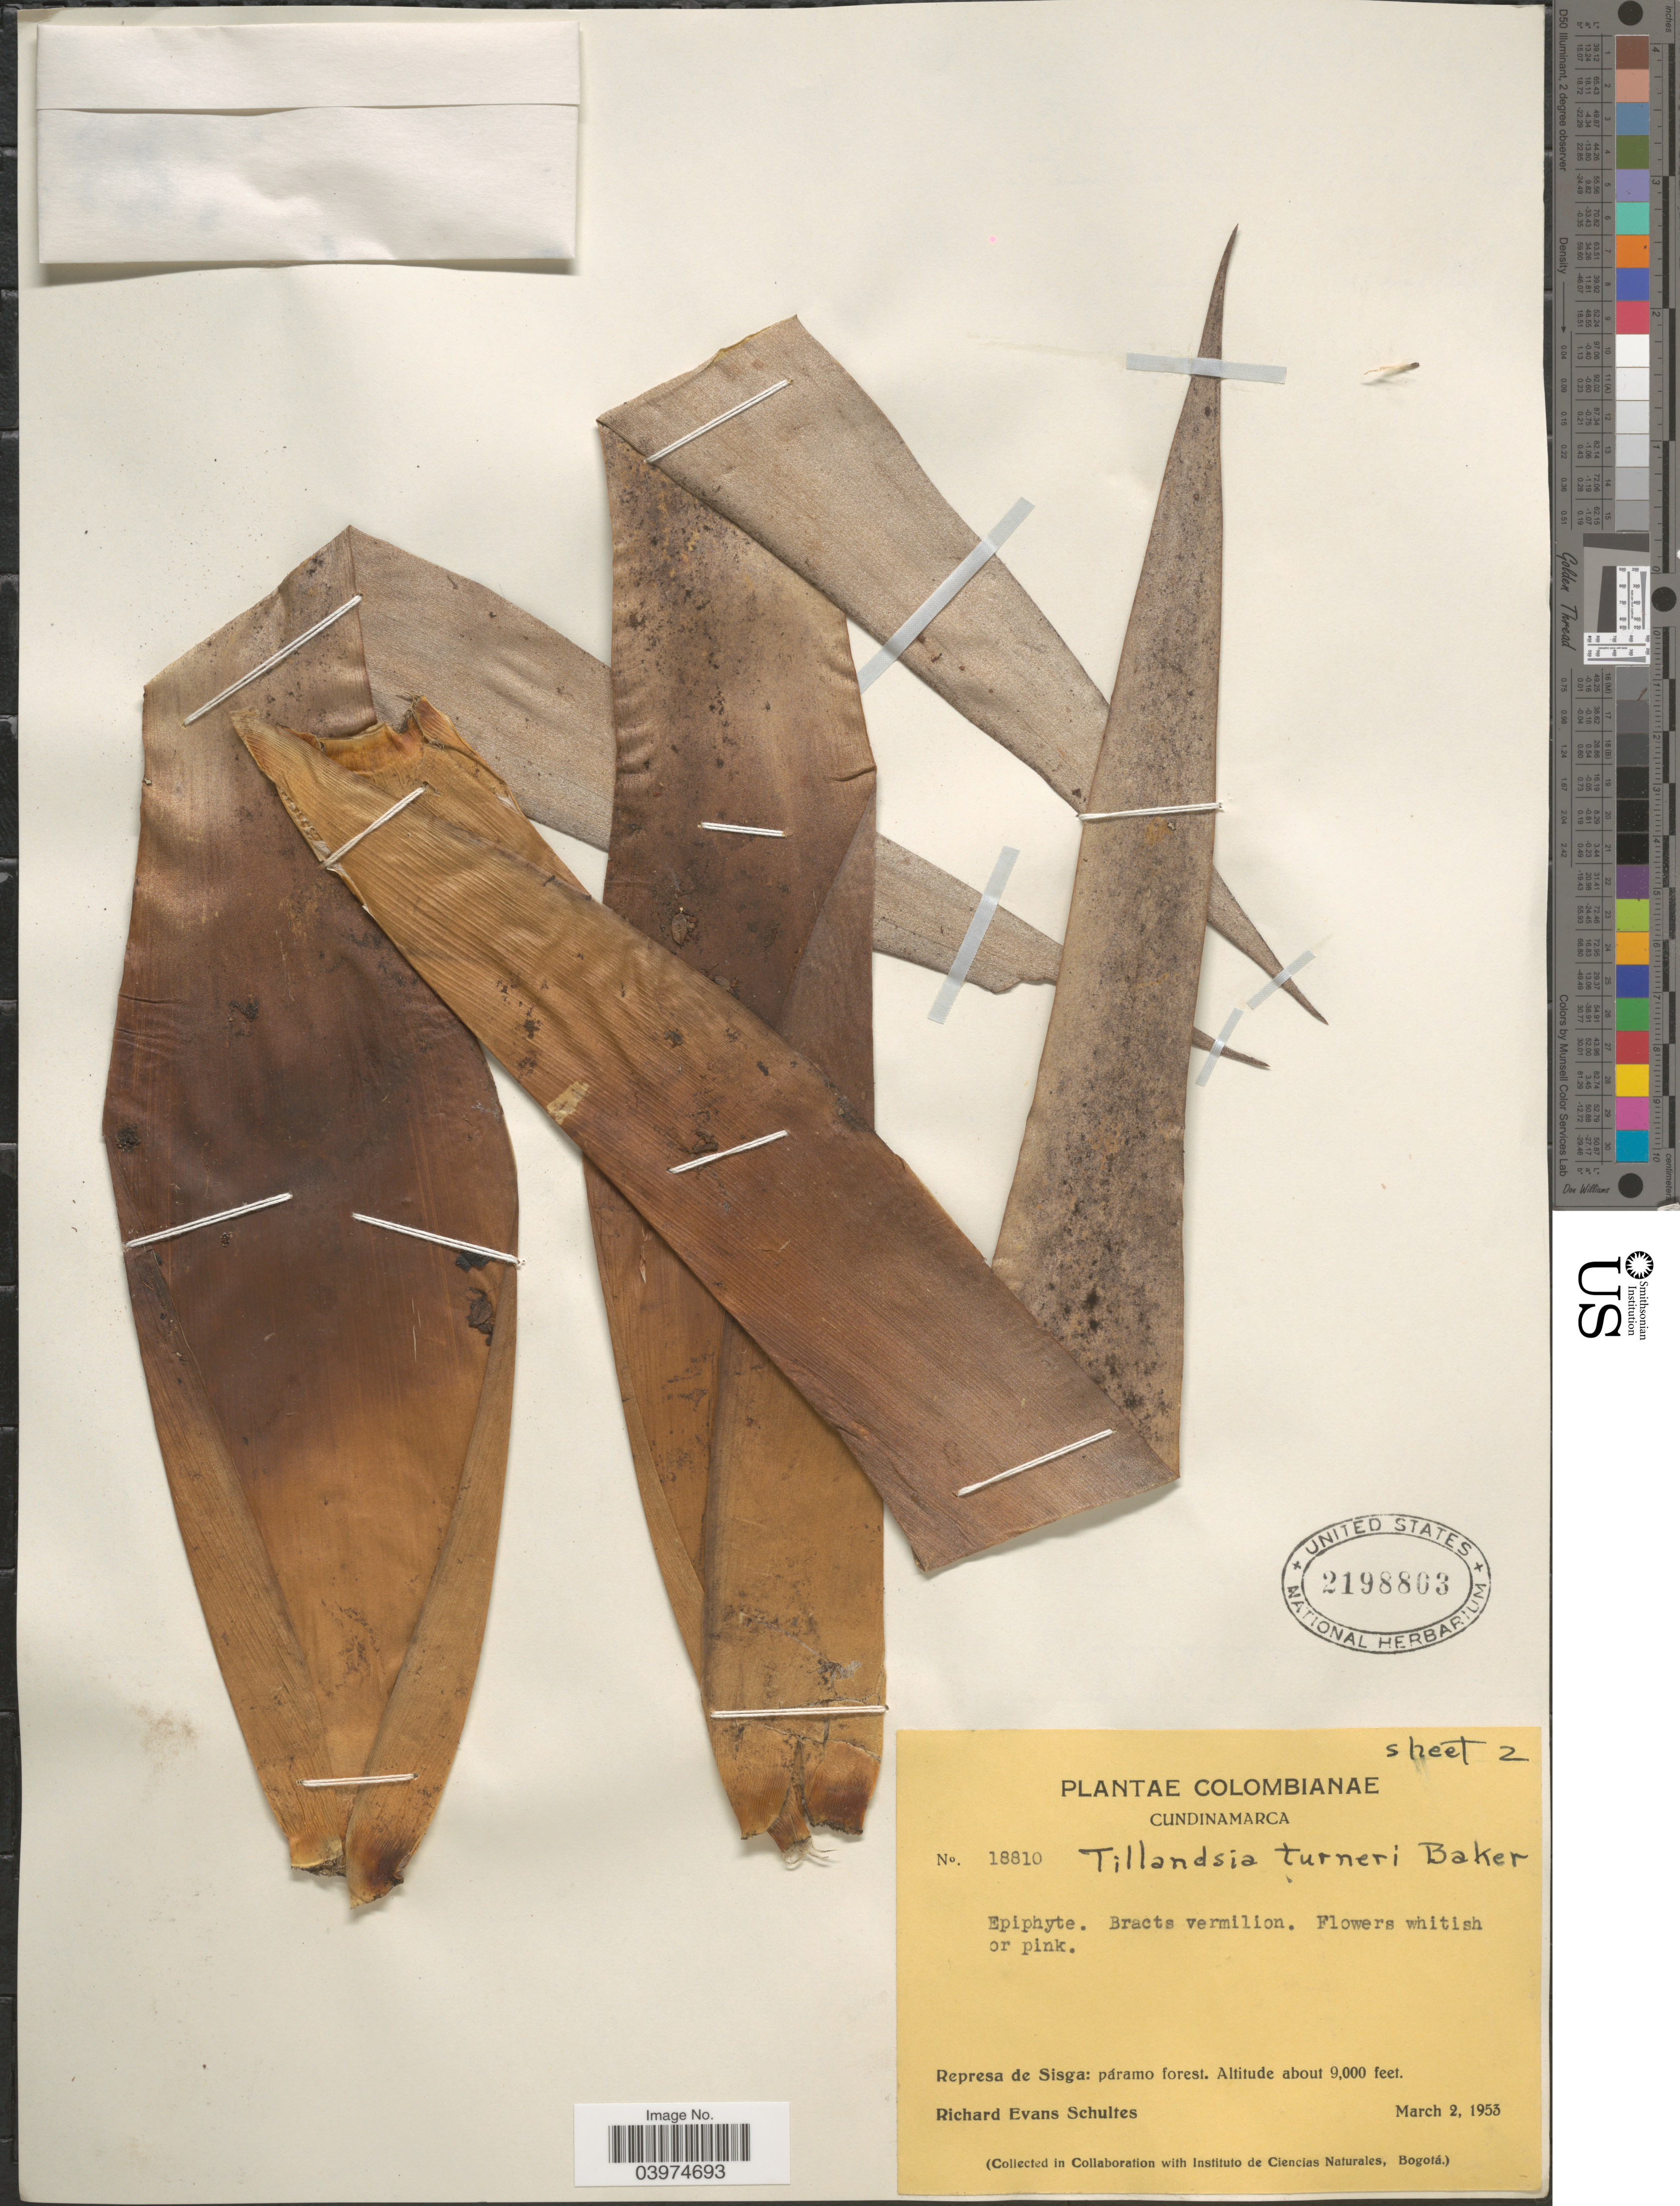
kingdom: Plantae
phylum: Tracheophyta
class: Liliopsida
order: Poales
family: Bromeliaceae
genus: Tillandsia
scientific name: Tillandsia turneri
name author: Baker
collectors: R. E. Schultes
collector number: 18810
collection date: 1953-03-02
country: Colombia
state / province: Cundinamarca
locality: Represa de Sisga: páramo forest.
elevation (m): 2743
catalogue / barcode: US 2198803